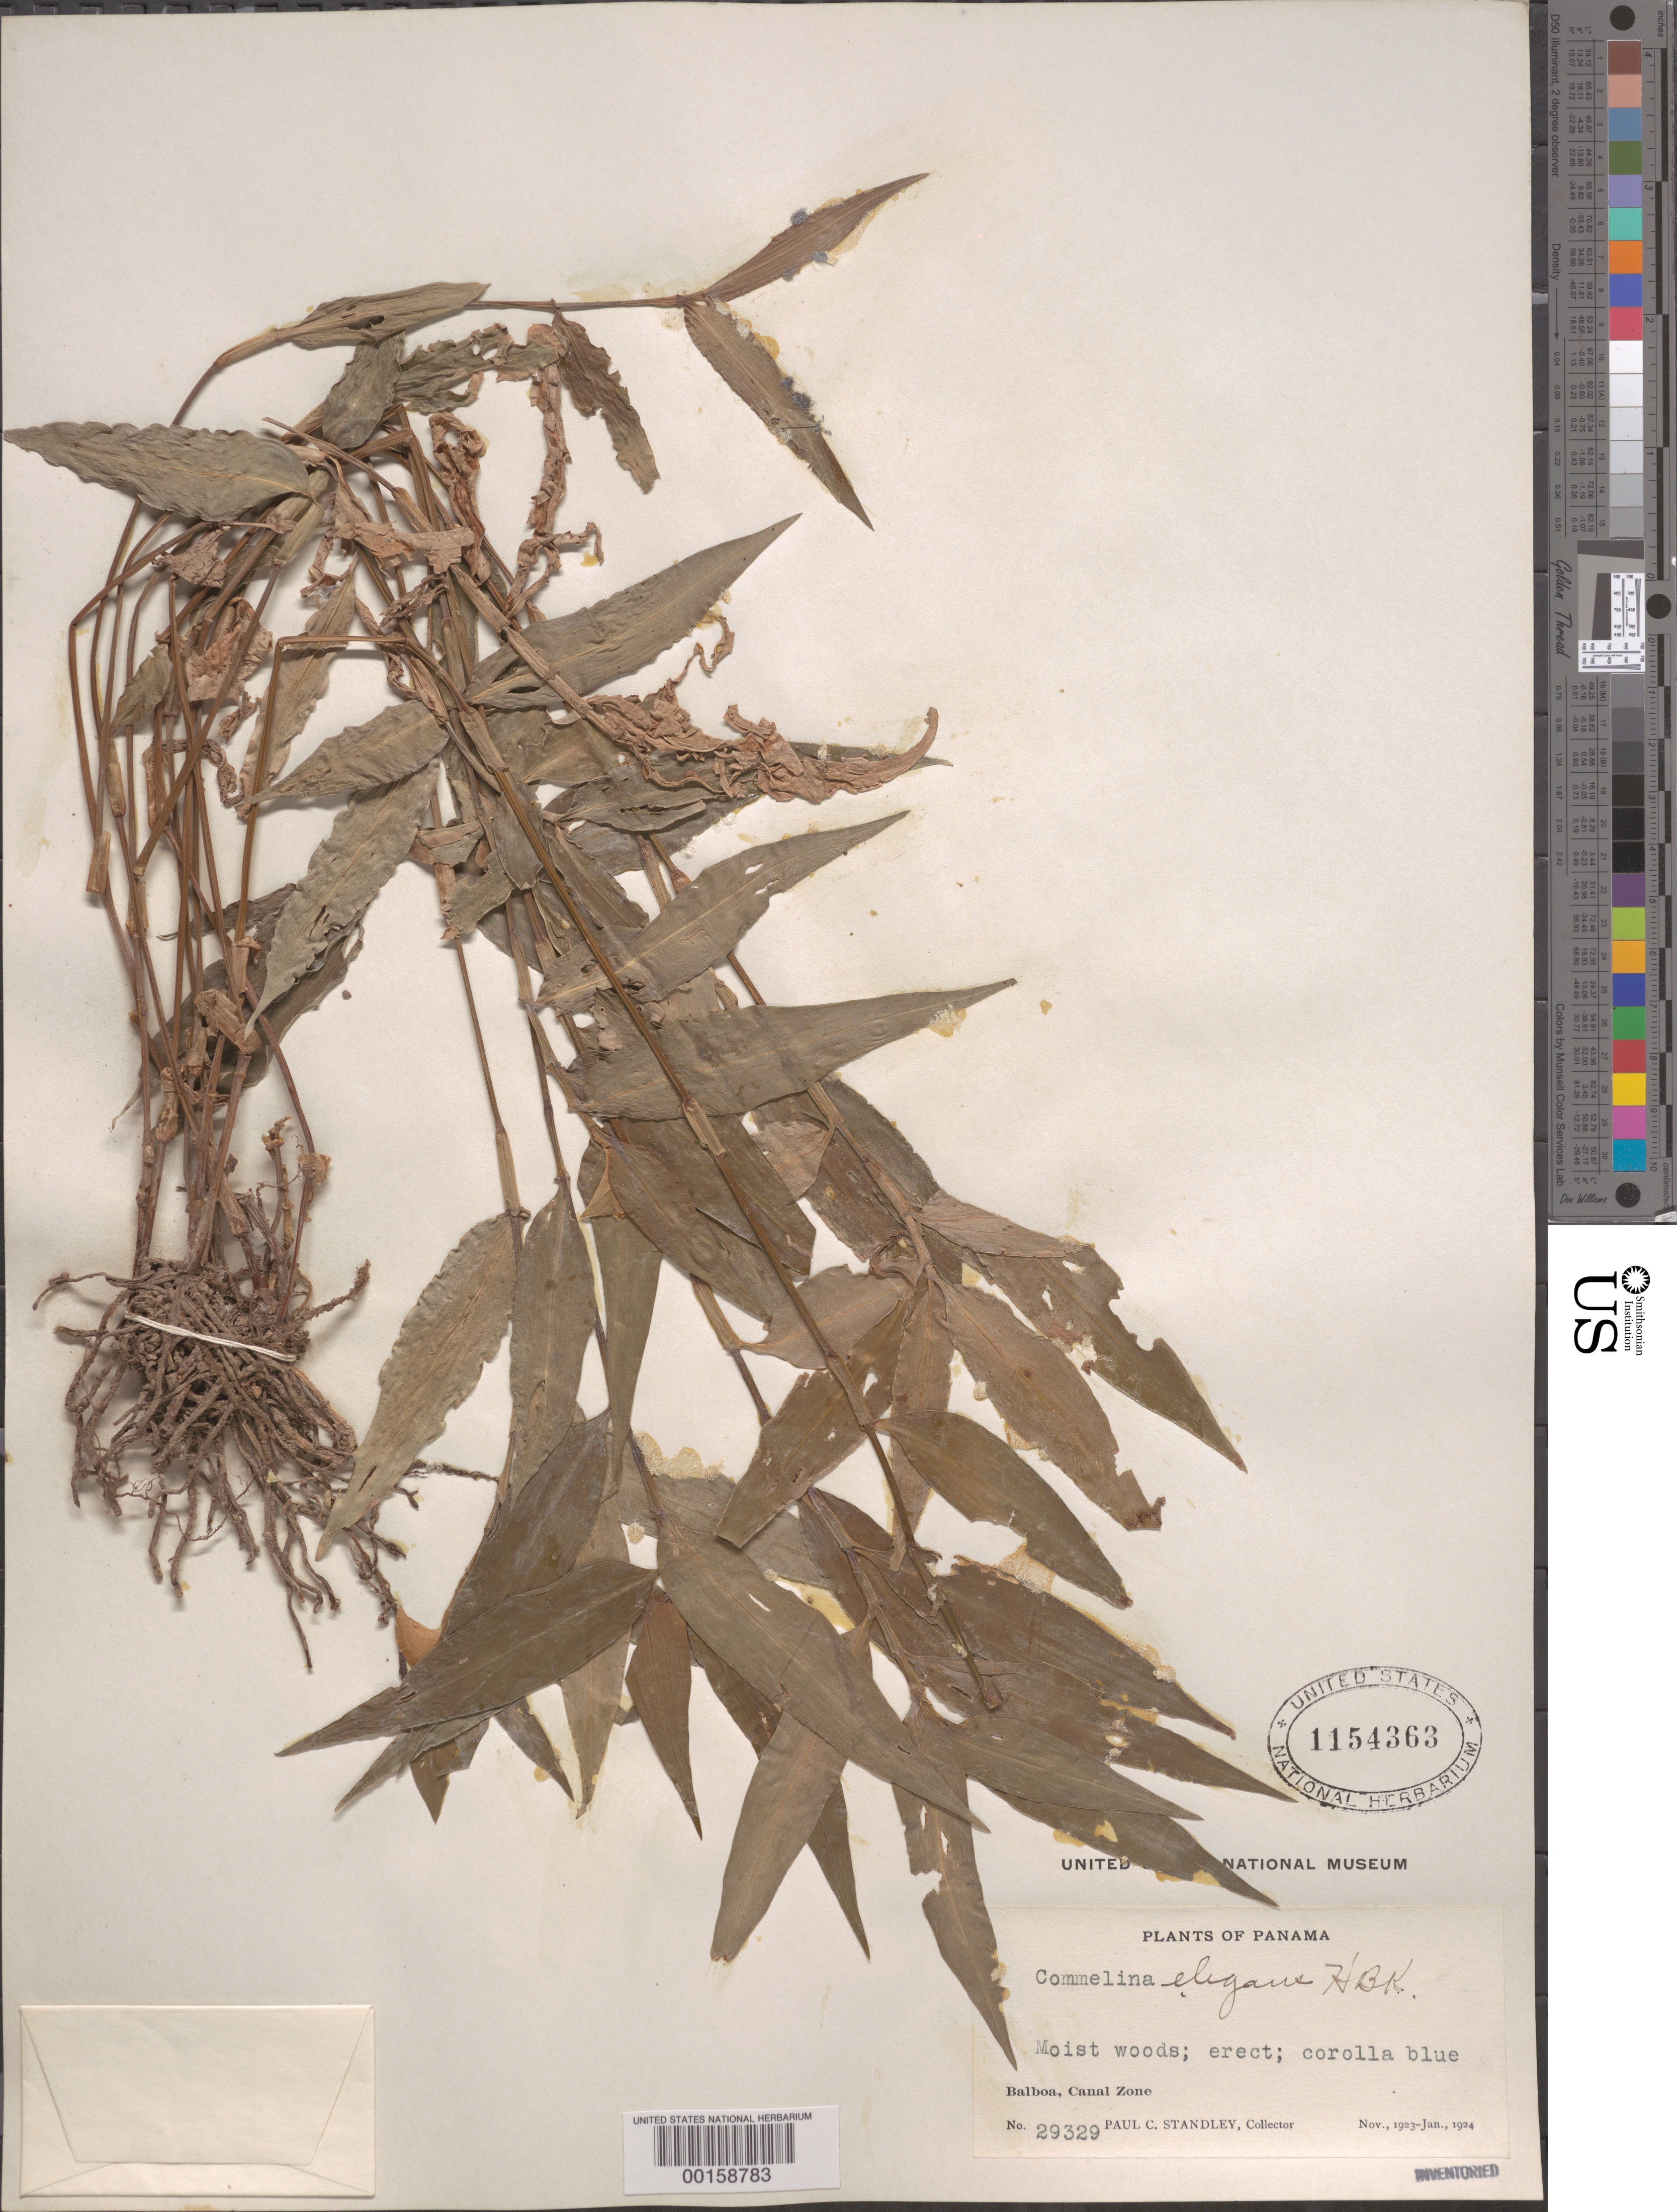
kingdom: Plantae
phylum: Tracheophyta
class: Liliopsida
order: Commelinales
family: Commelinaceae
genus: Commelina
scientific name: Commelina erecta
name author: L.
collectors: P. C. Standley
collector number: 29329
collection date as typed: Nov 1923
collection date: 1923-11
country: Panama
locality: Balboa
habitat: Moist woods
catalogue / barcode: US 1154363